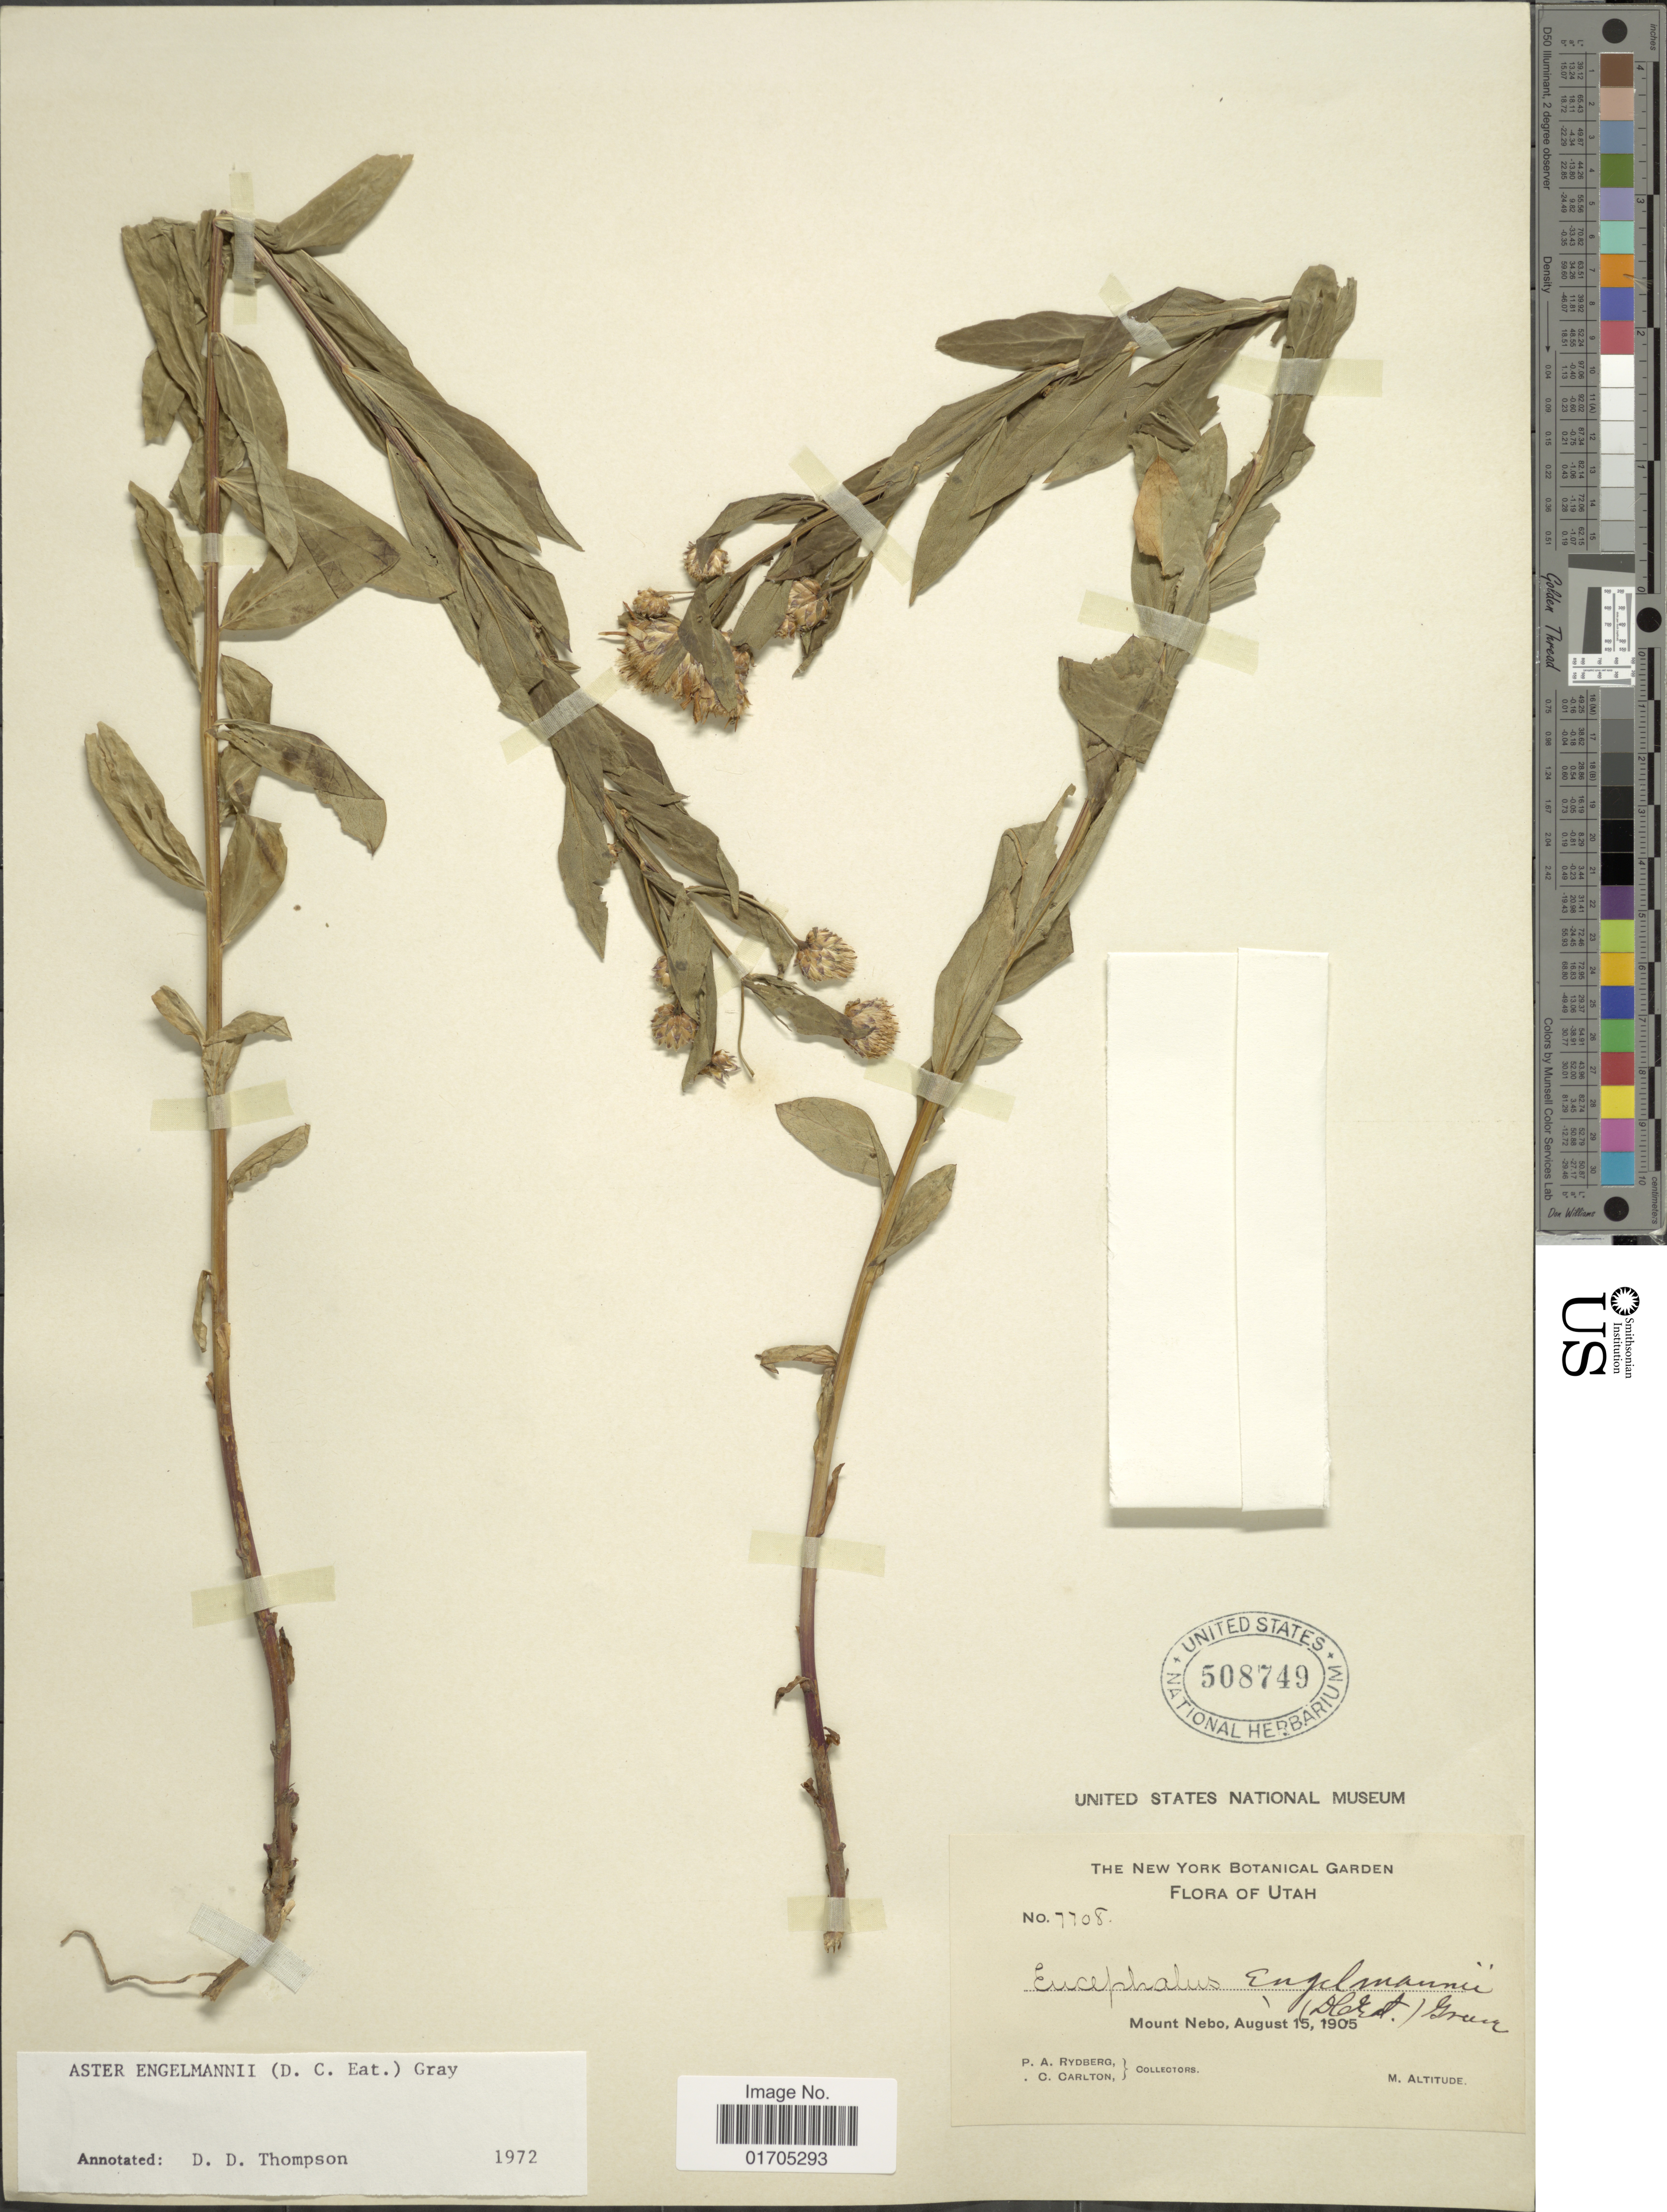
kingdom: Plantae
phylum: Tracheophyta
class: Magnoliopsida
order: Asterales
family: Asteraceae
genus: Eucephalus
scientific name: Eucephalus engelmannii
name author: (D.C. Eaton) Greene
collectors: P. A. Rydberg & C. Carlton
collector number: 7708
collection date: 1905-08-15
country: United States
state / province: Utah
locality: Mount Nebo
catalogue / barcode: US 508749